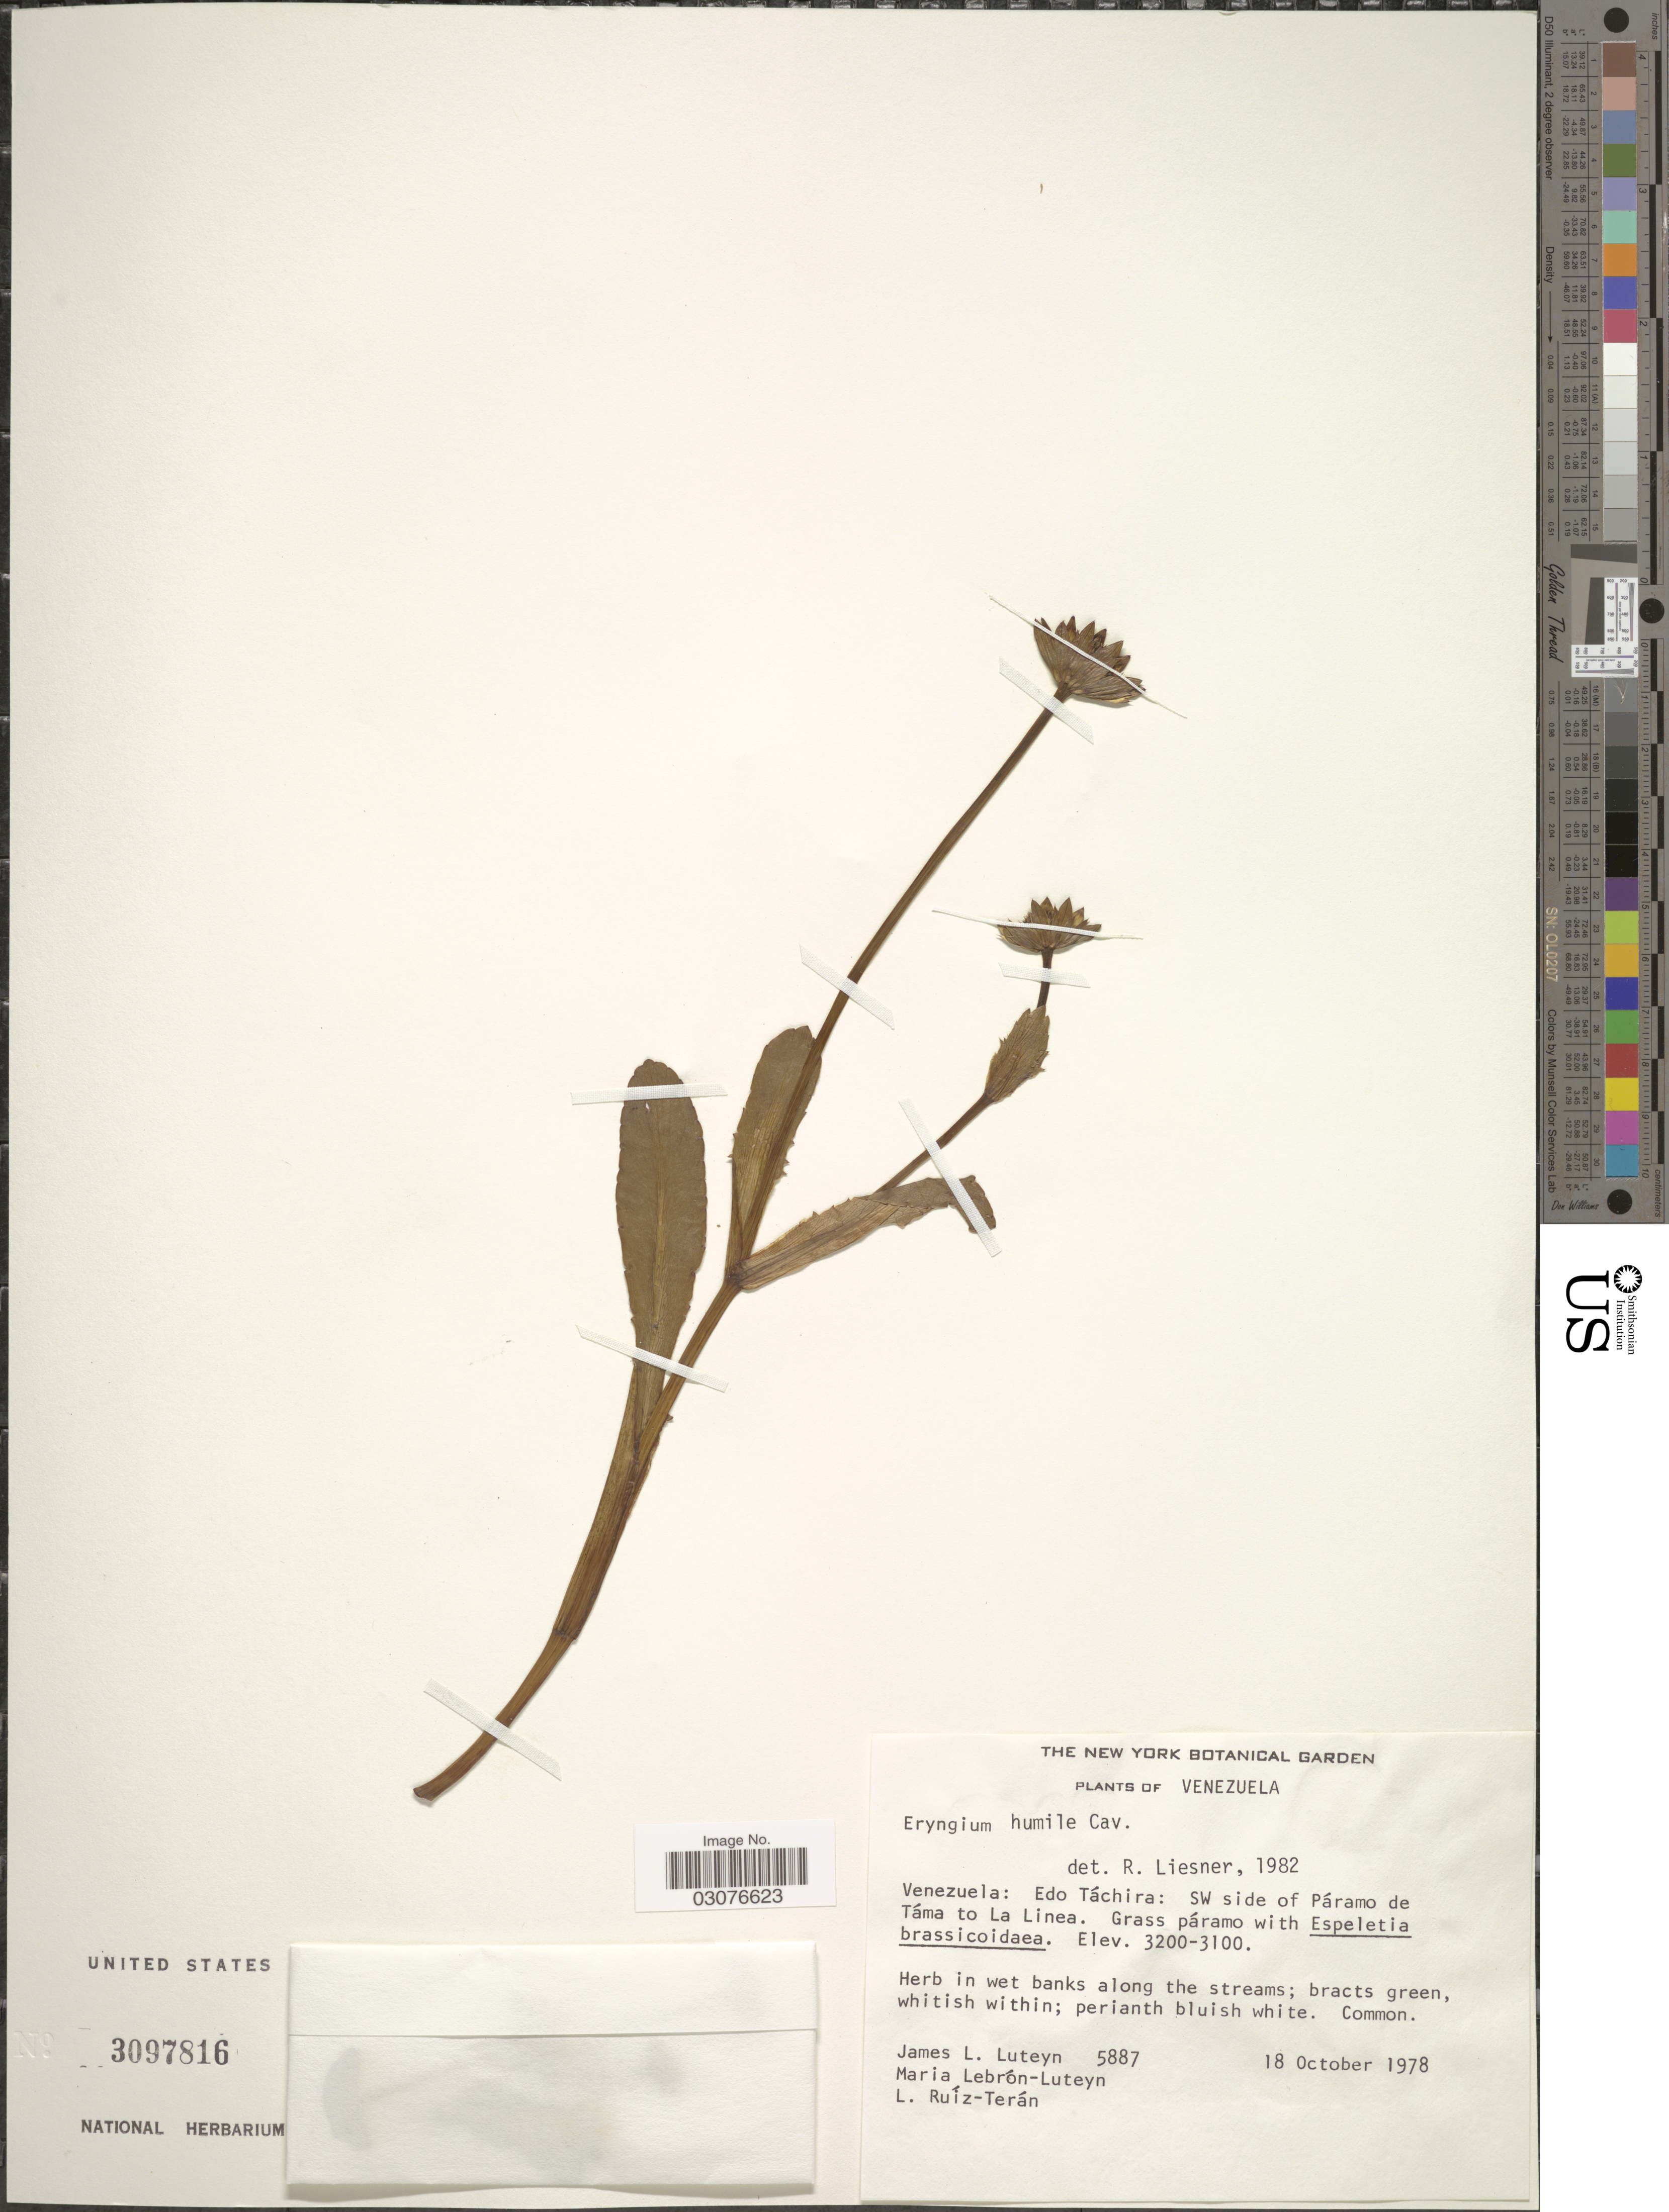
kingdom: Plantae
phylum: Tracheophyta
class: Magnoliopsida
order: Apiales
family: Apiaceae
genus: Eryngium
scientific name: Eryngium humile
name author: Cav.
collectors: J. Luteyn, M. L. Lebrón-Luteyn & L. E. Ruíz-Terán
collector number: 5887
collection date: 1978-10-18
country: Venezuela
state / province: Tachira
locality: SW side of Páramo de Táma to La Linea.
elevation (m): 3100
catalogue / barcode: US 3097816